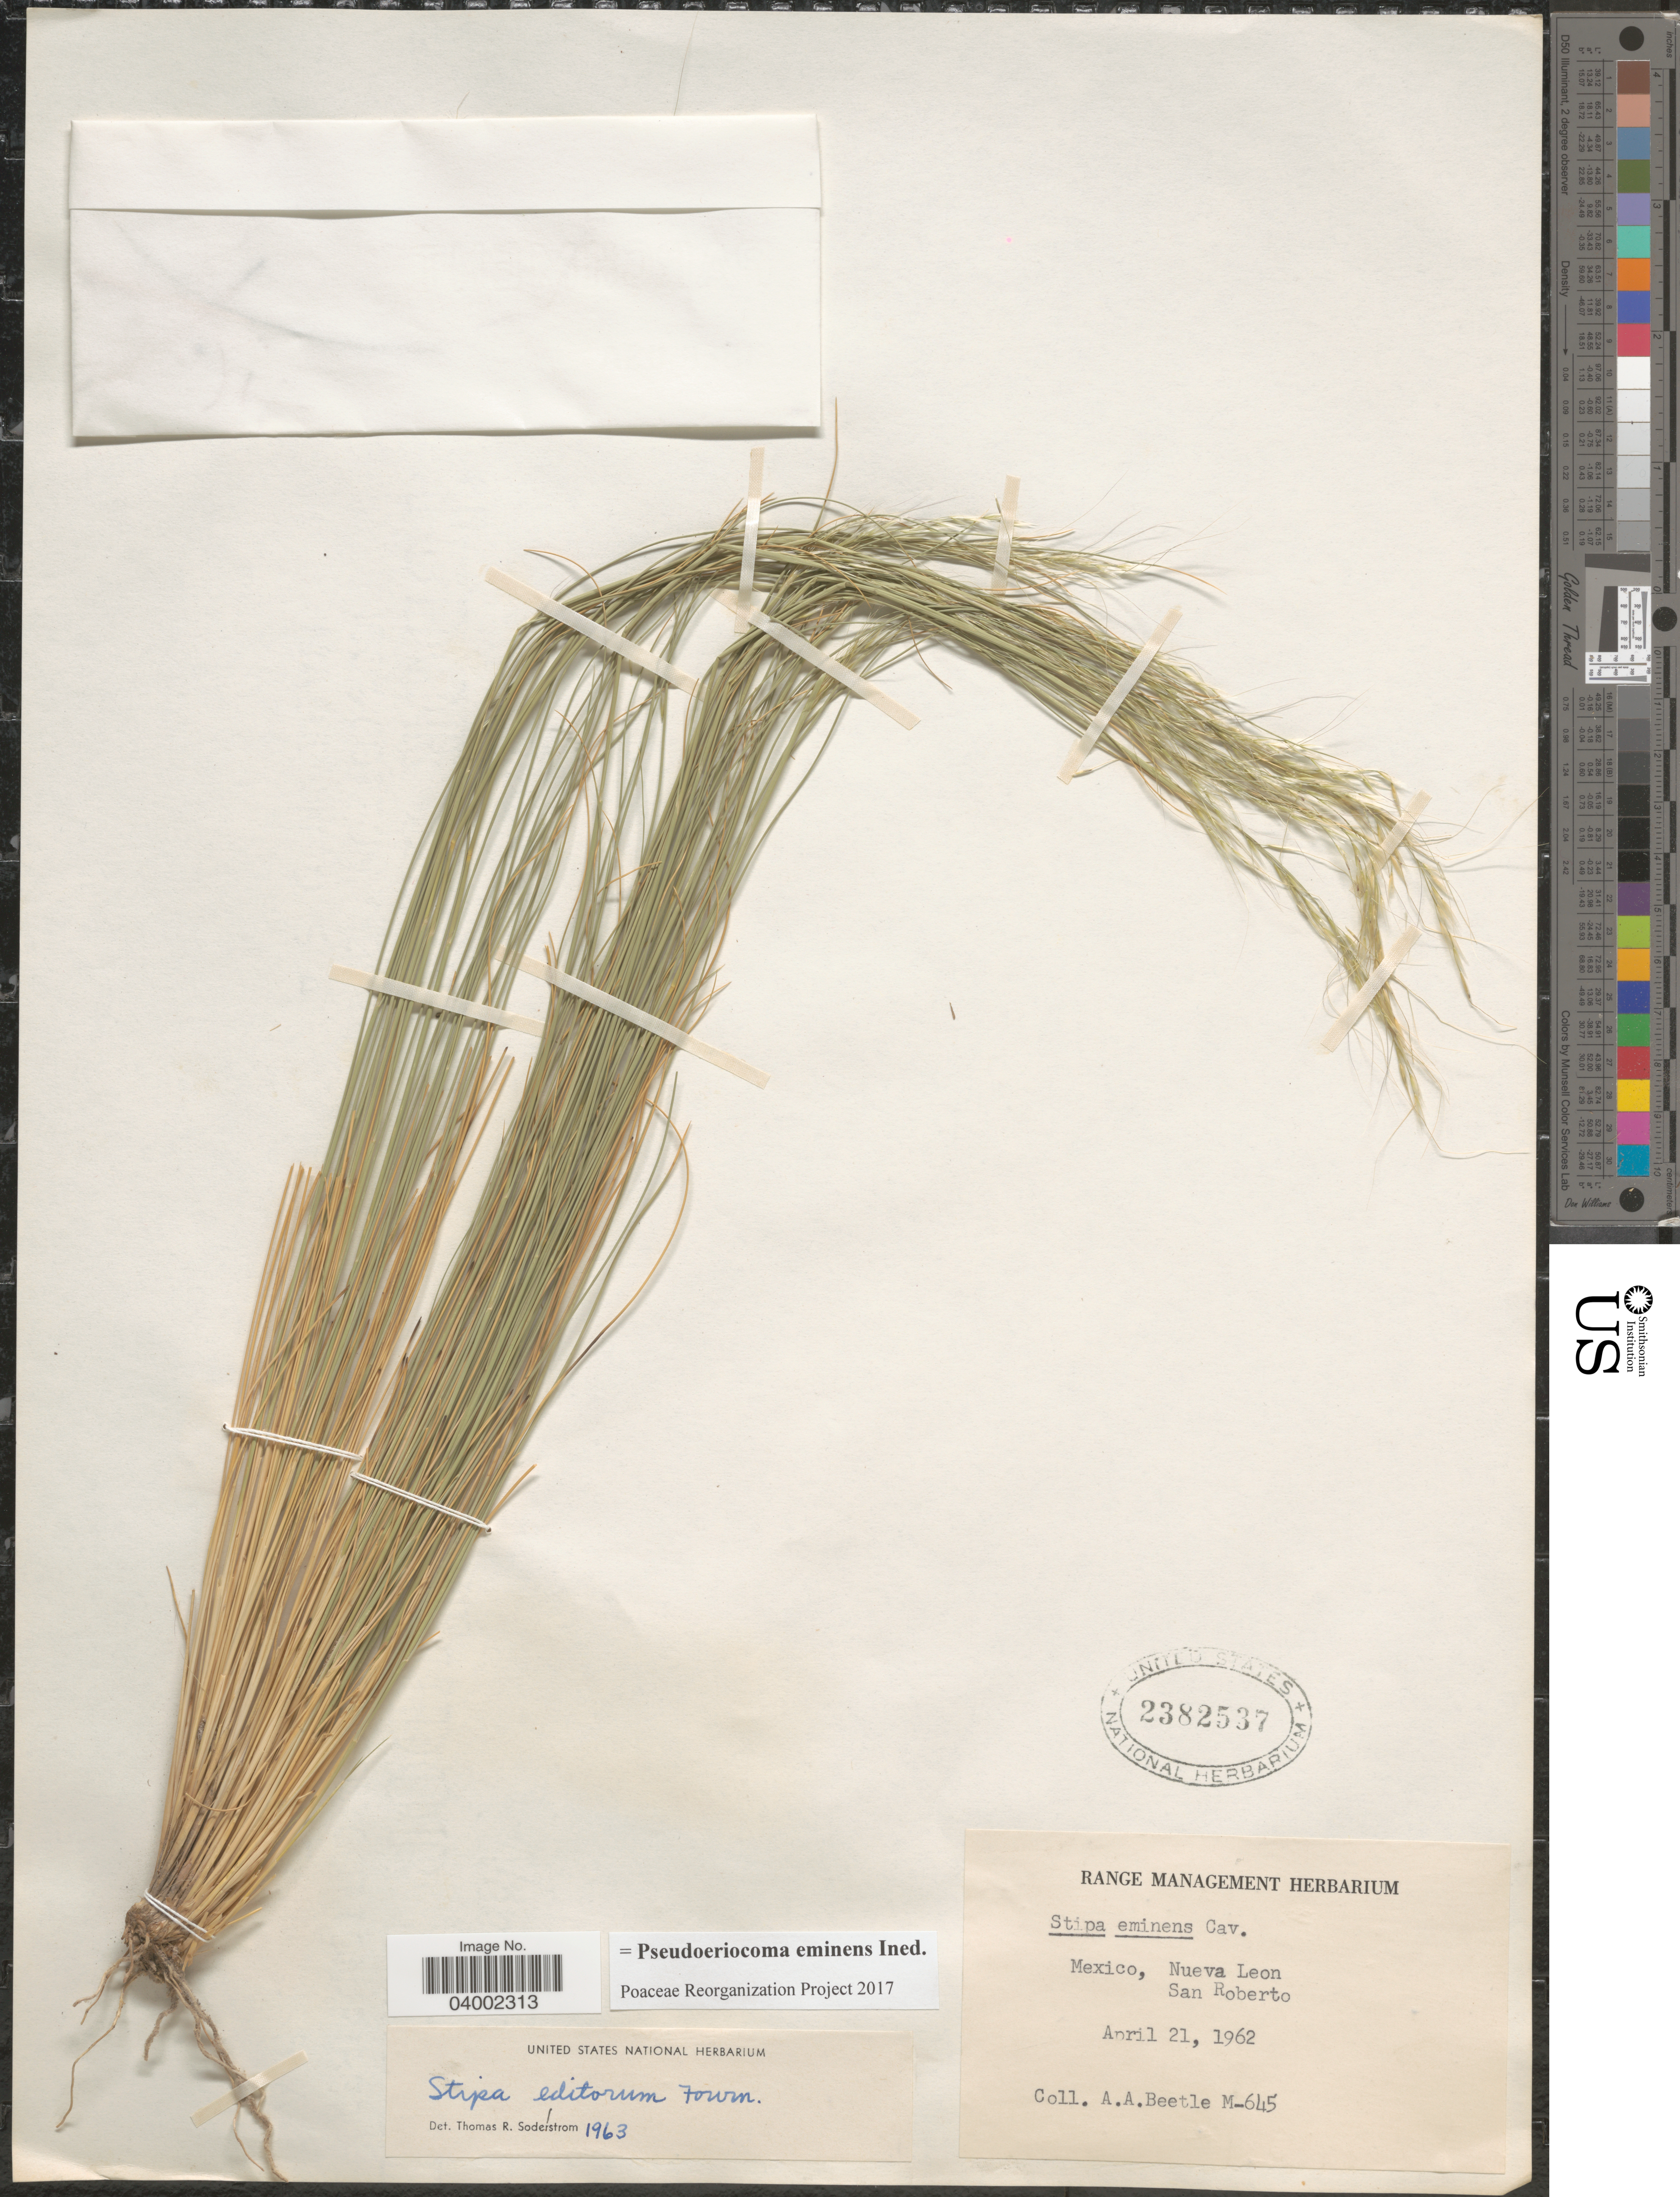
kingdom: Plantae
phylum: Tracheophyta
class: Liliopsida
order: Poales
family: Poaceae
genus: Pseudoeriocoma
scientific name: Pseudoeriocoma eminens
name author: (Cav.) Romasch.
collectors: A. A. Beetle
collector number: M-645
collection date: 1962-04-21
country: Mexico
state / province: Nuevo León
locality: Nueva Leon. San Roberto.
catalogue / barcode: US 2382537